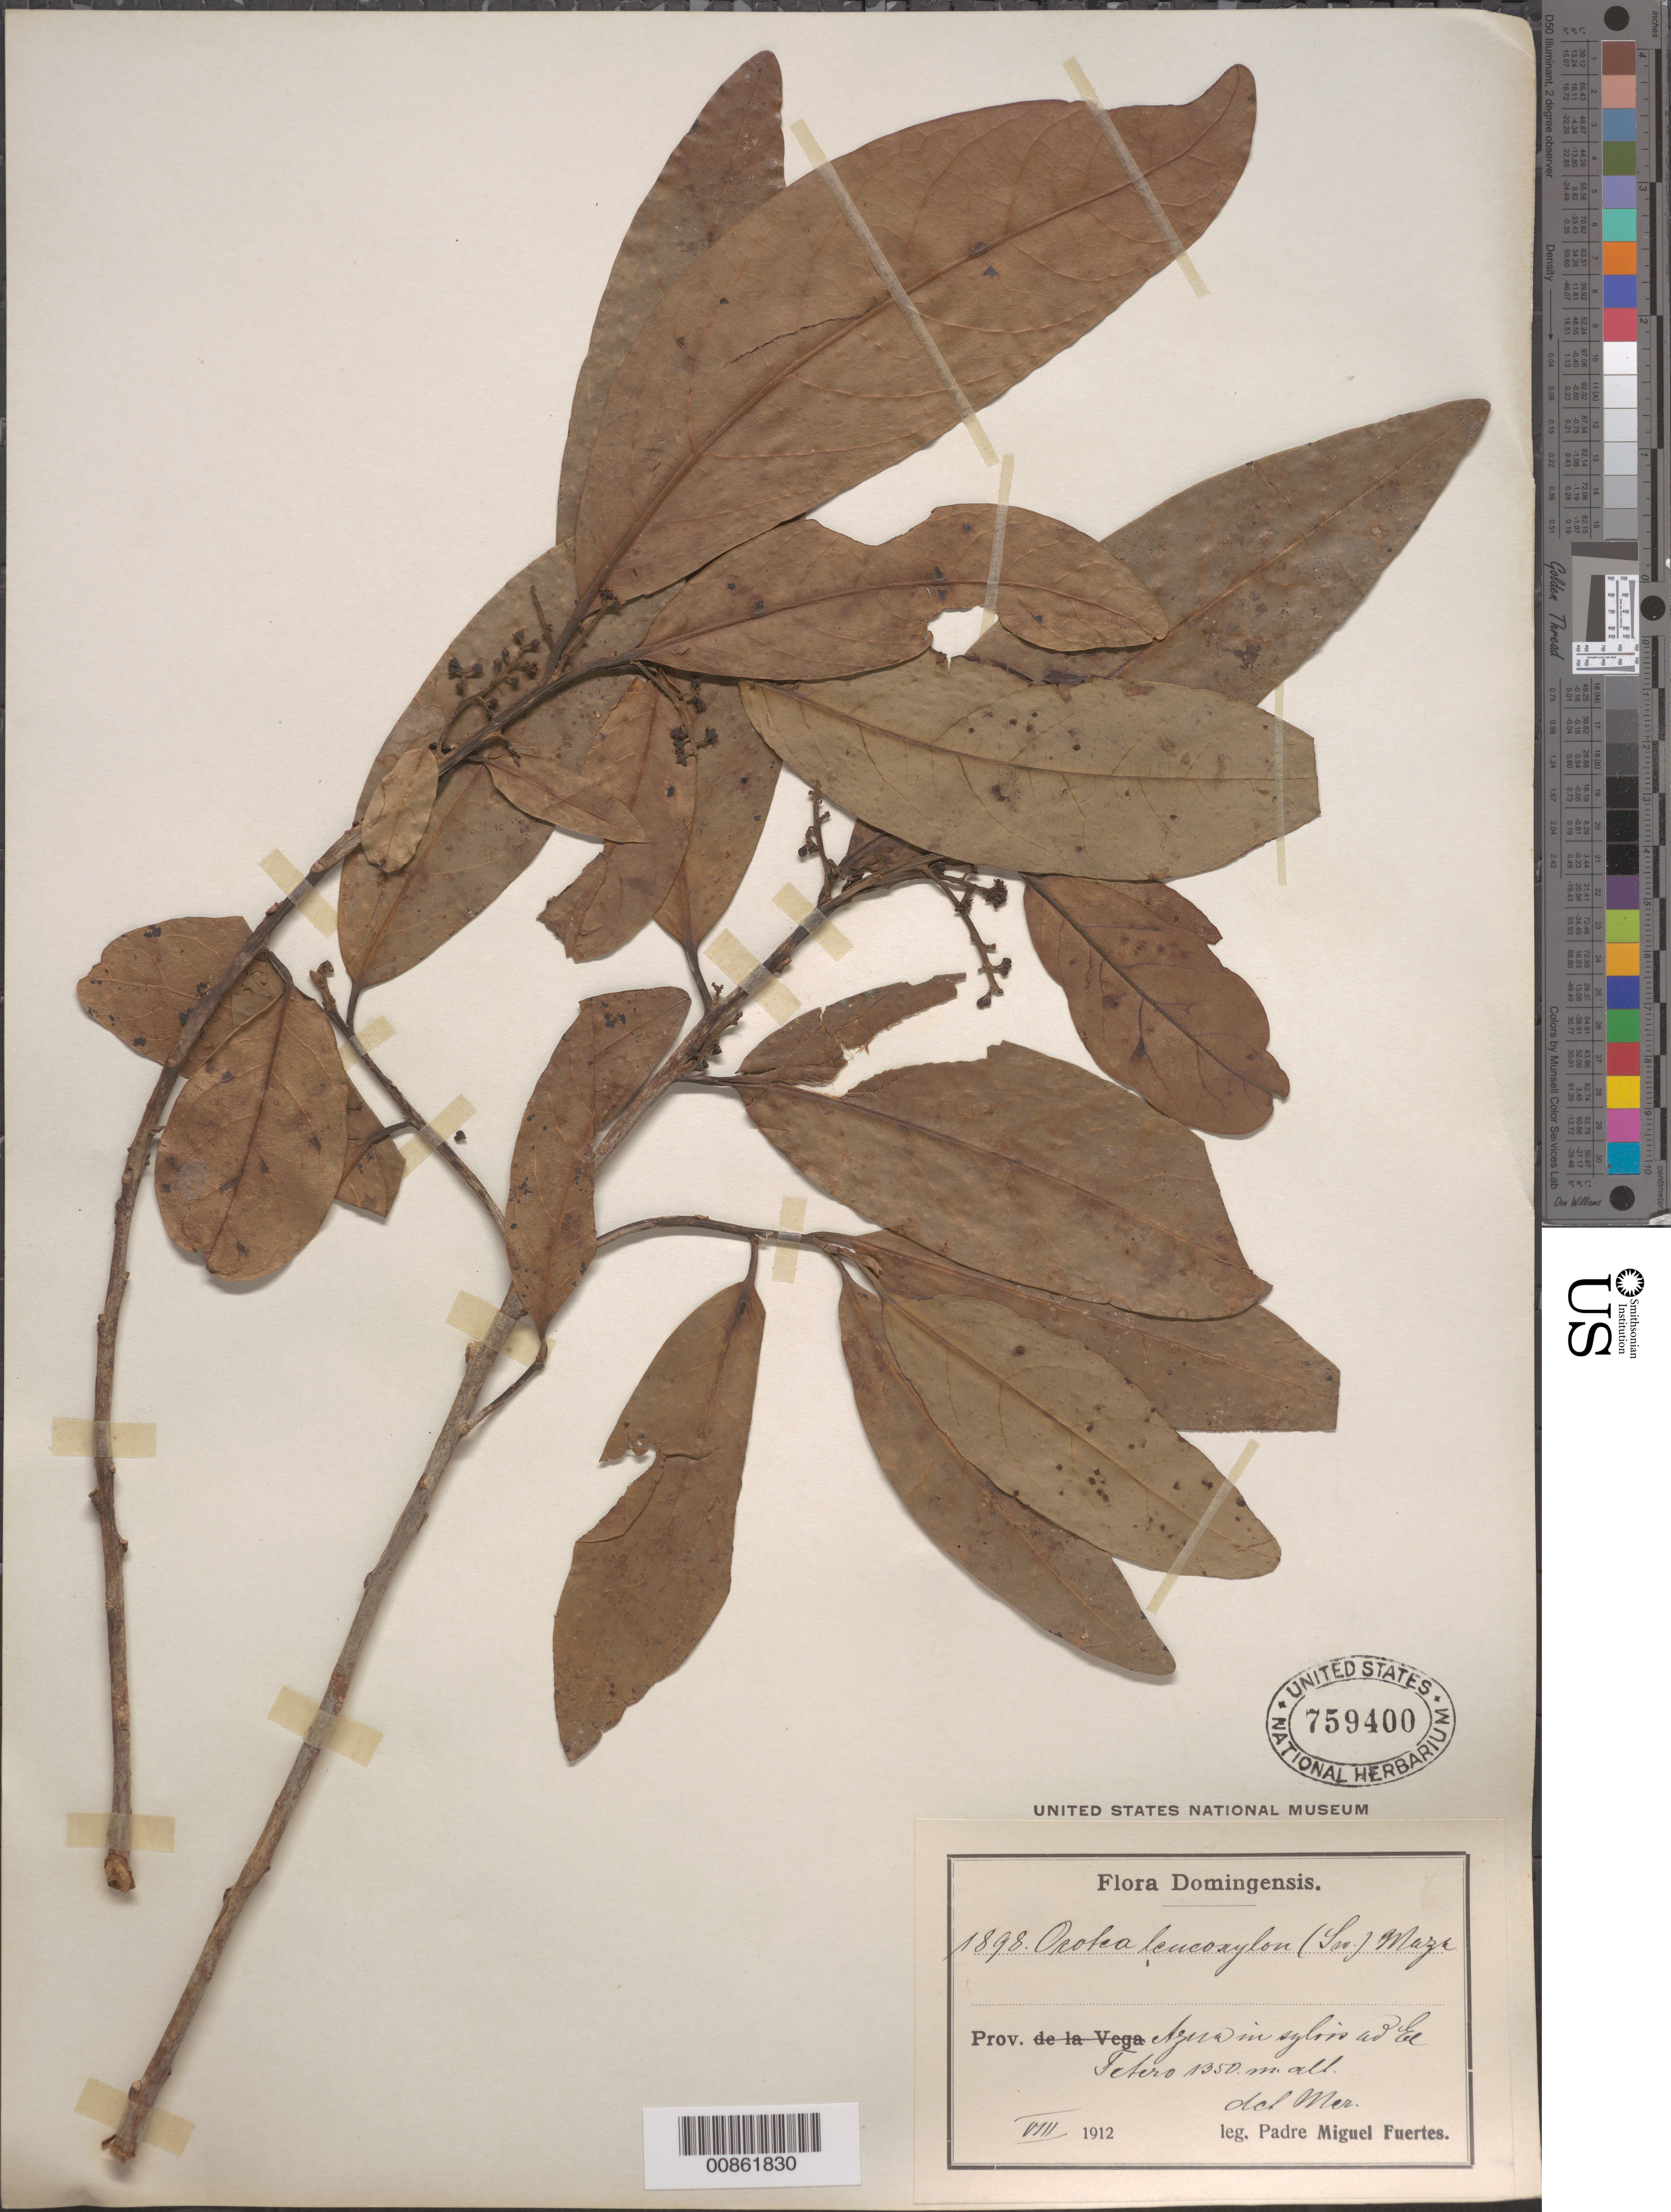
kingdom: Plantae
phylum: Tracheophyta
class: Magnoliopsida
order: Laurales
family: Lauraceae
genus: Ocotea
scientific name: Ocotea leucoxylon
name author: (Sw.) Laness.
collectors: M. D. Fuertes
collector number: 1898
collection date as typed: Aug 1912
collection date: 1912-08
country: Dominican Republic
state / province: Azua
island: Hispaniola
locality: Ad El Tetero.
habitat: In sylvis.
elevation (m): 1350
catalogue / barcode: US 759400